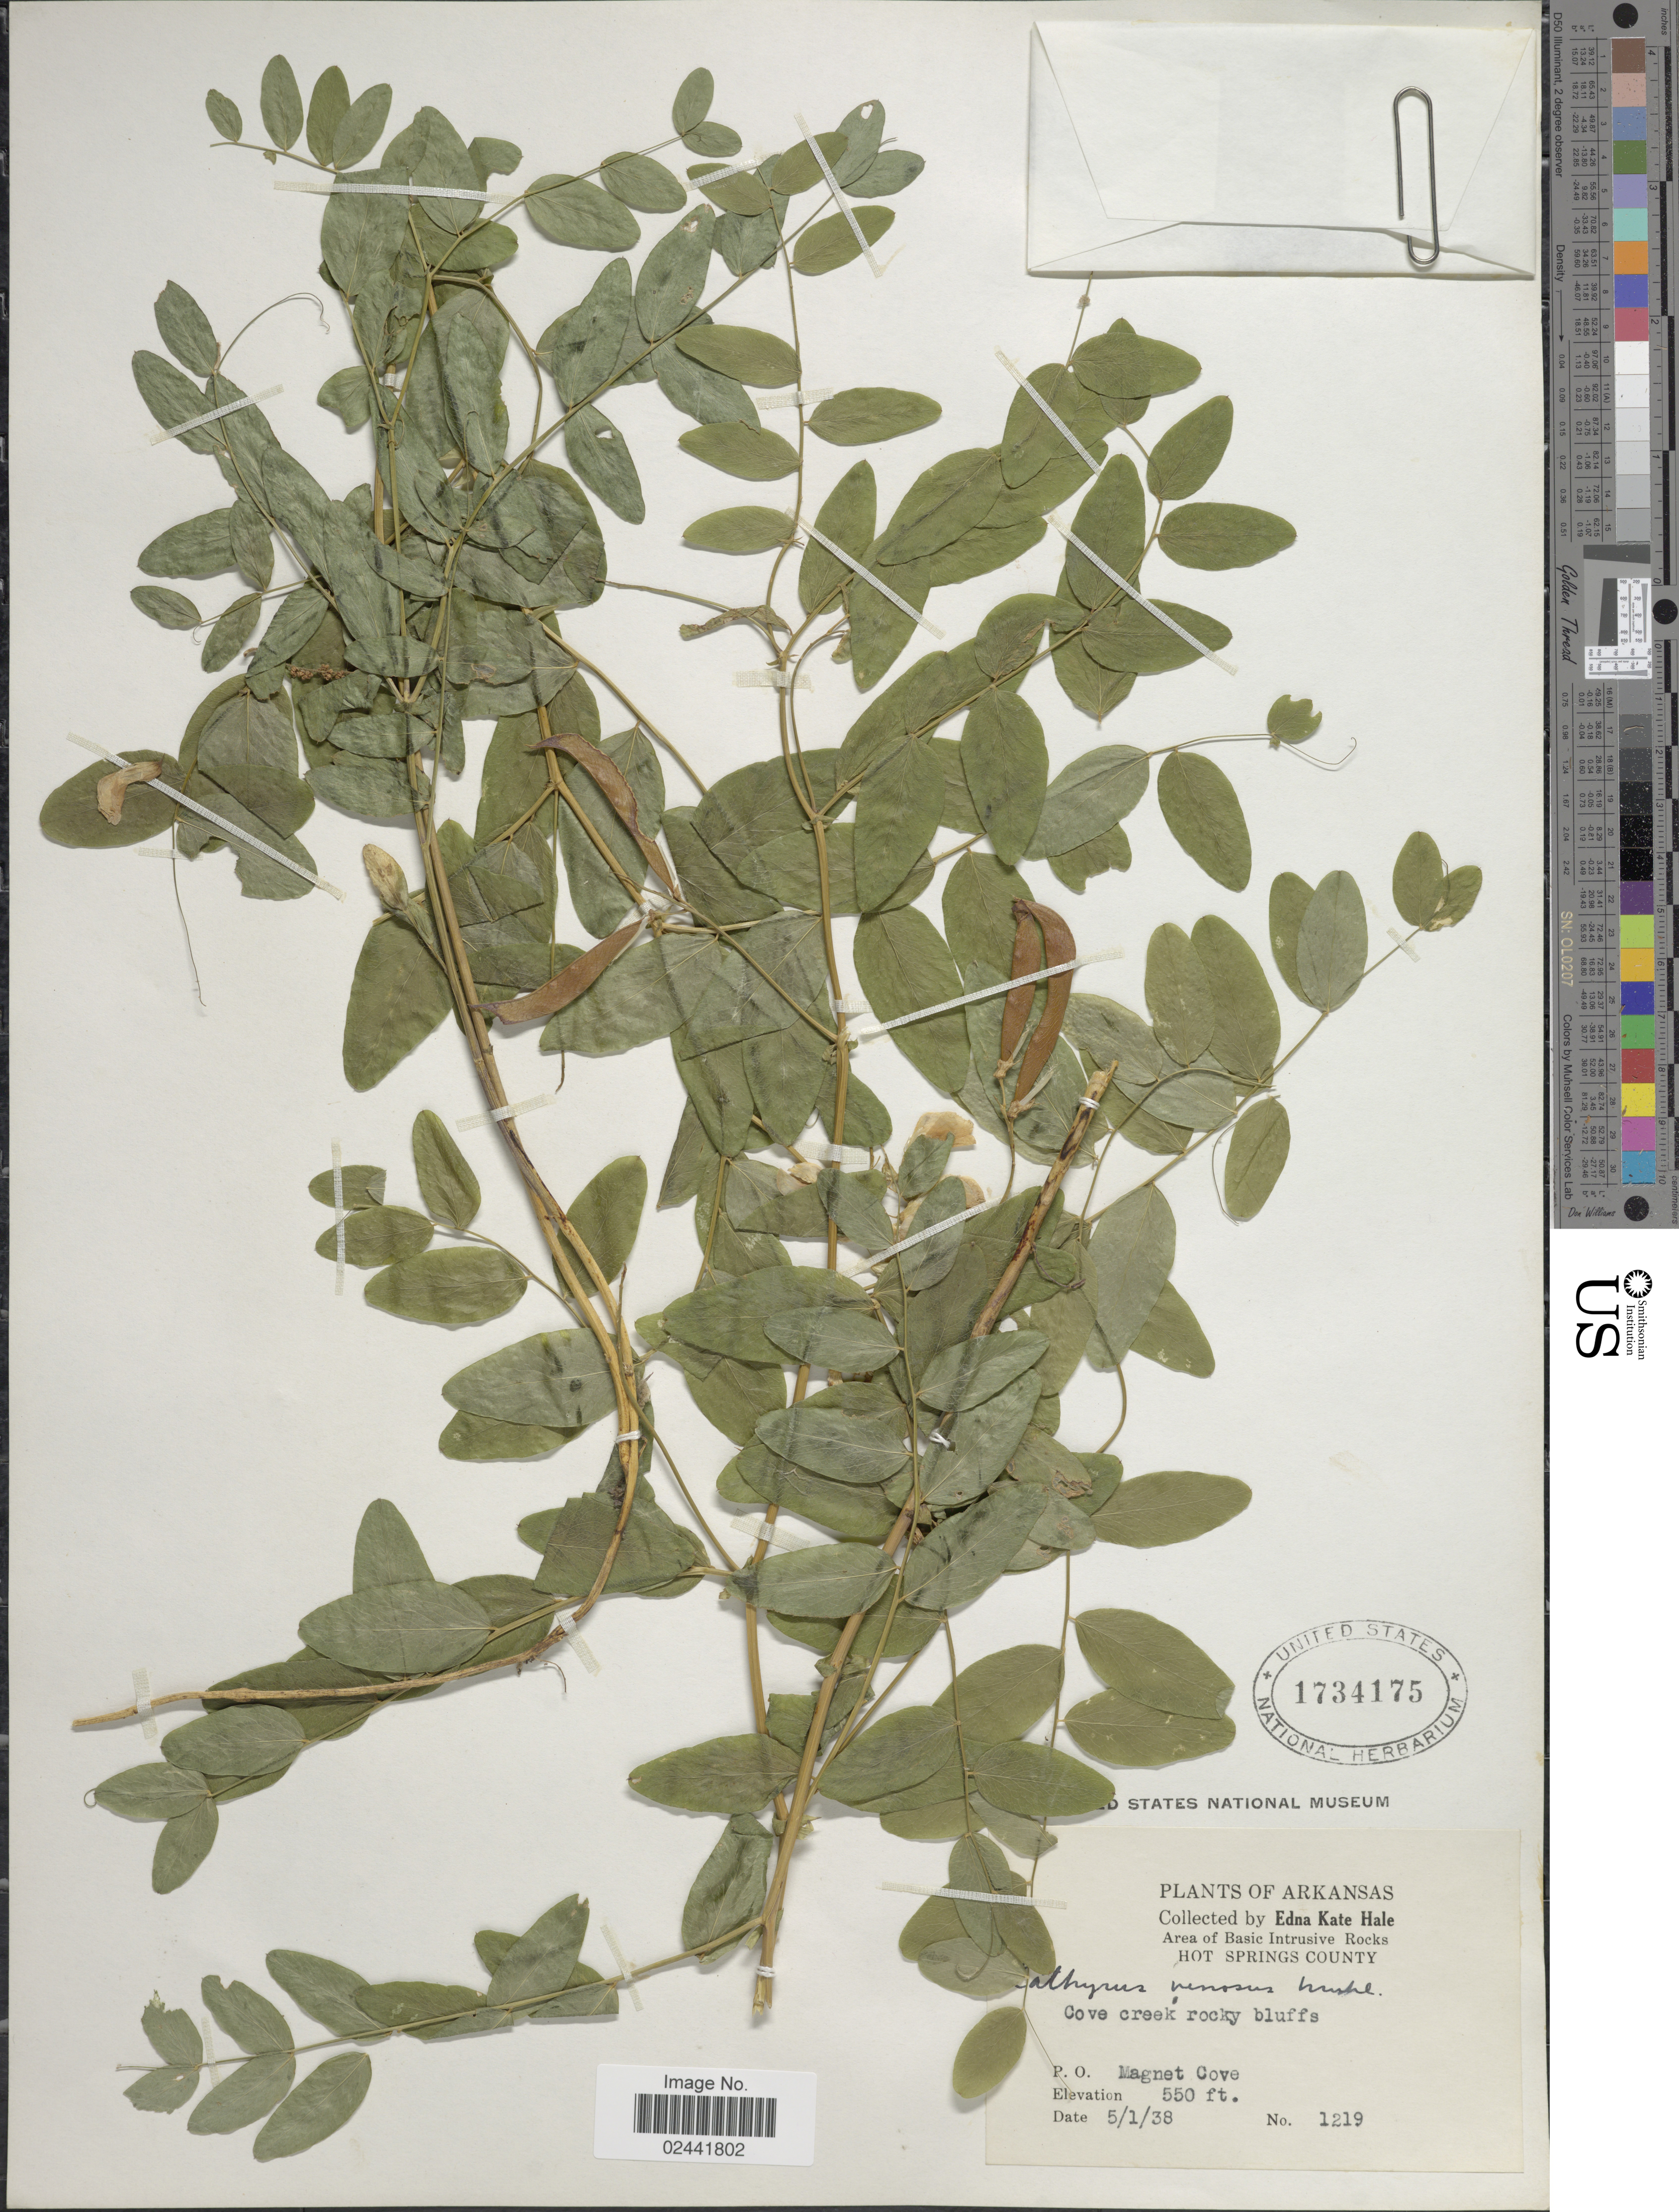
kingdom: Plantae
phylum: Tracheophyta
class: Magnoliopsida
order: Fabales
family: Fabaceae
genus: Lathyrus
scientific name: Lathyrus venosus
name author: Muhl. ex Willd.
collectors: E. K. Hale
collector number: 1219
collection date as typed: Transcribed d/m/y: 1/5/38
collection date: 1938-05-01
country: United States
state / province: Arkansas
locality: Area of Basic Instructive Rocks. Hot Springs County. Cove creek rocky bluffs. P.O. Magnet Cove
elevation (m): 168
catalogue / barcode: US 1734175